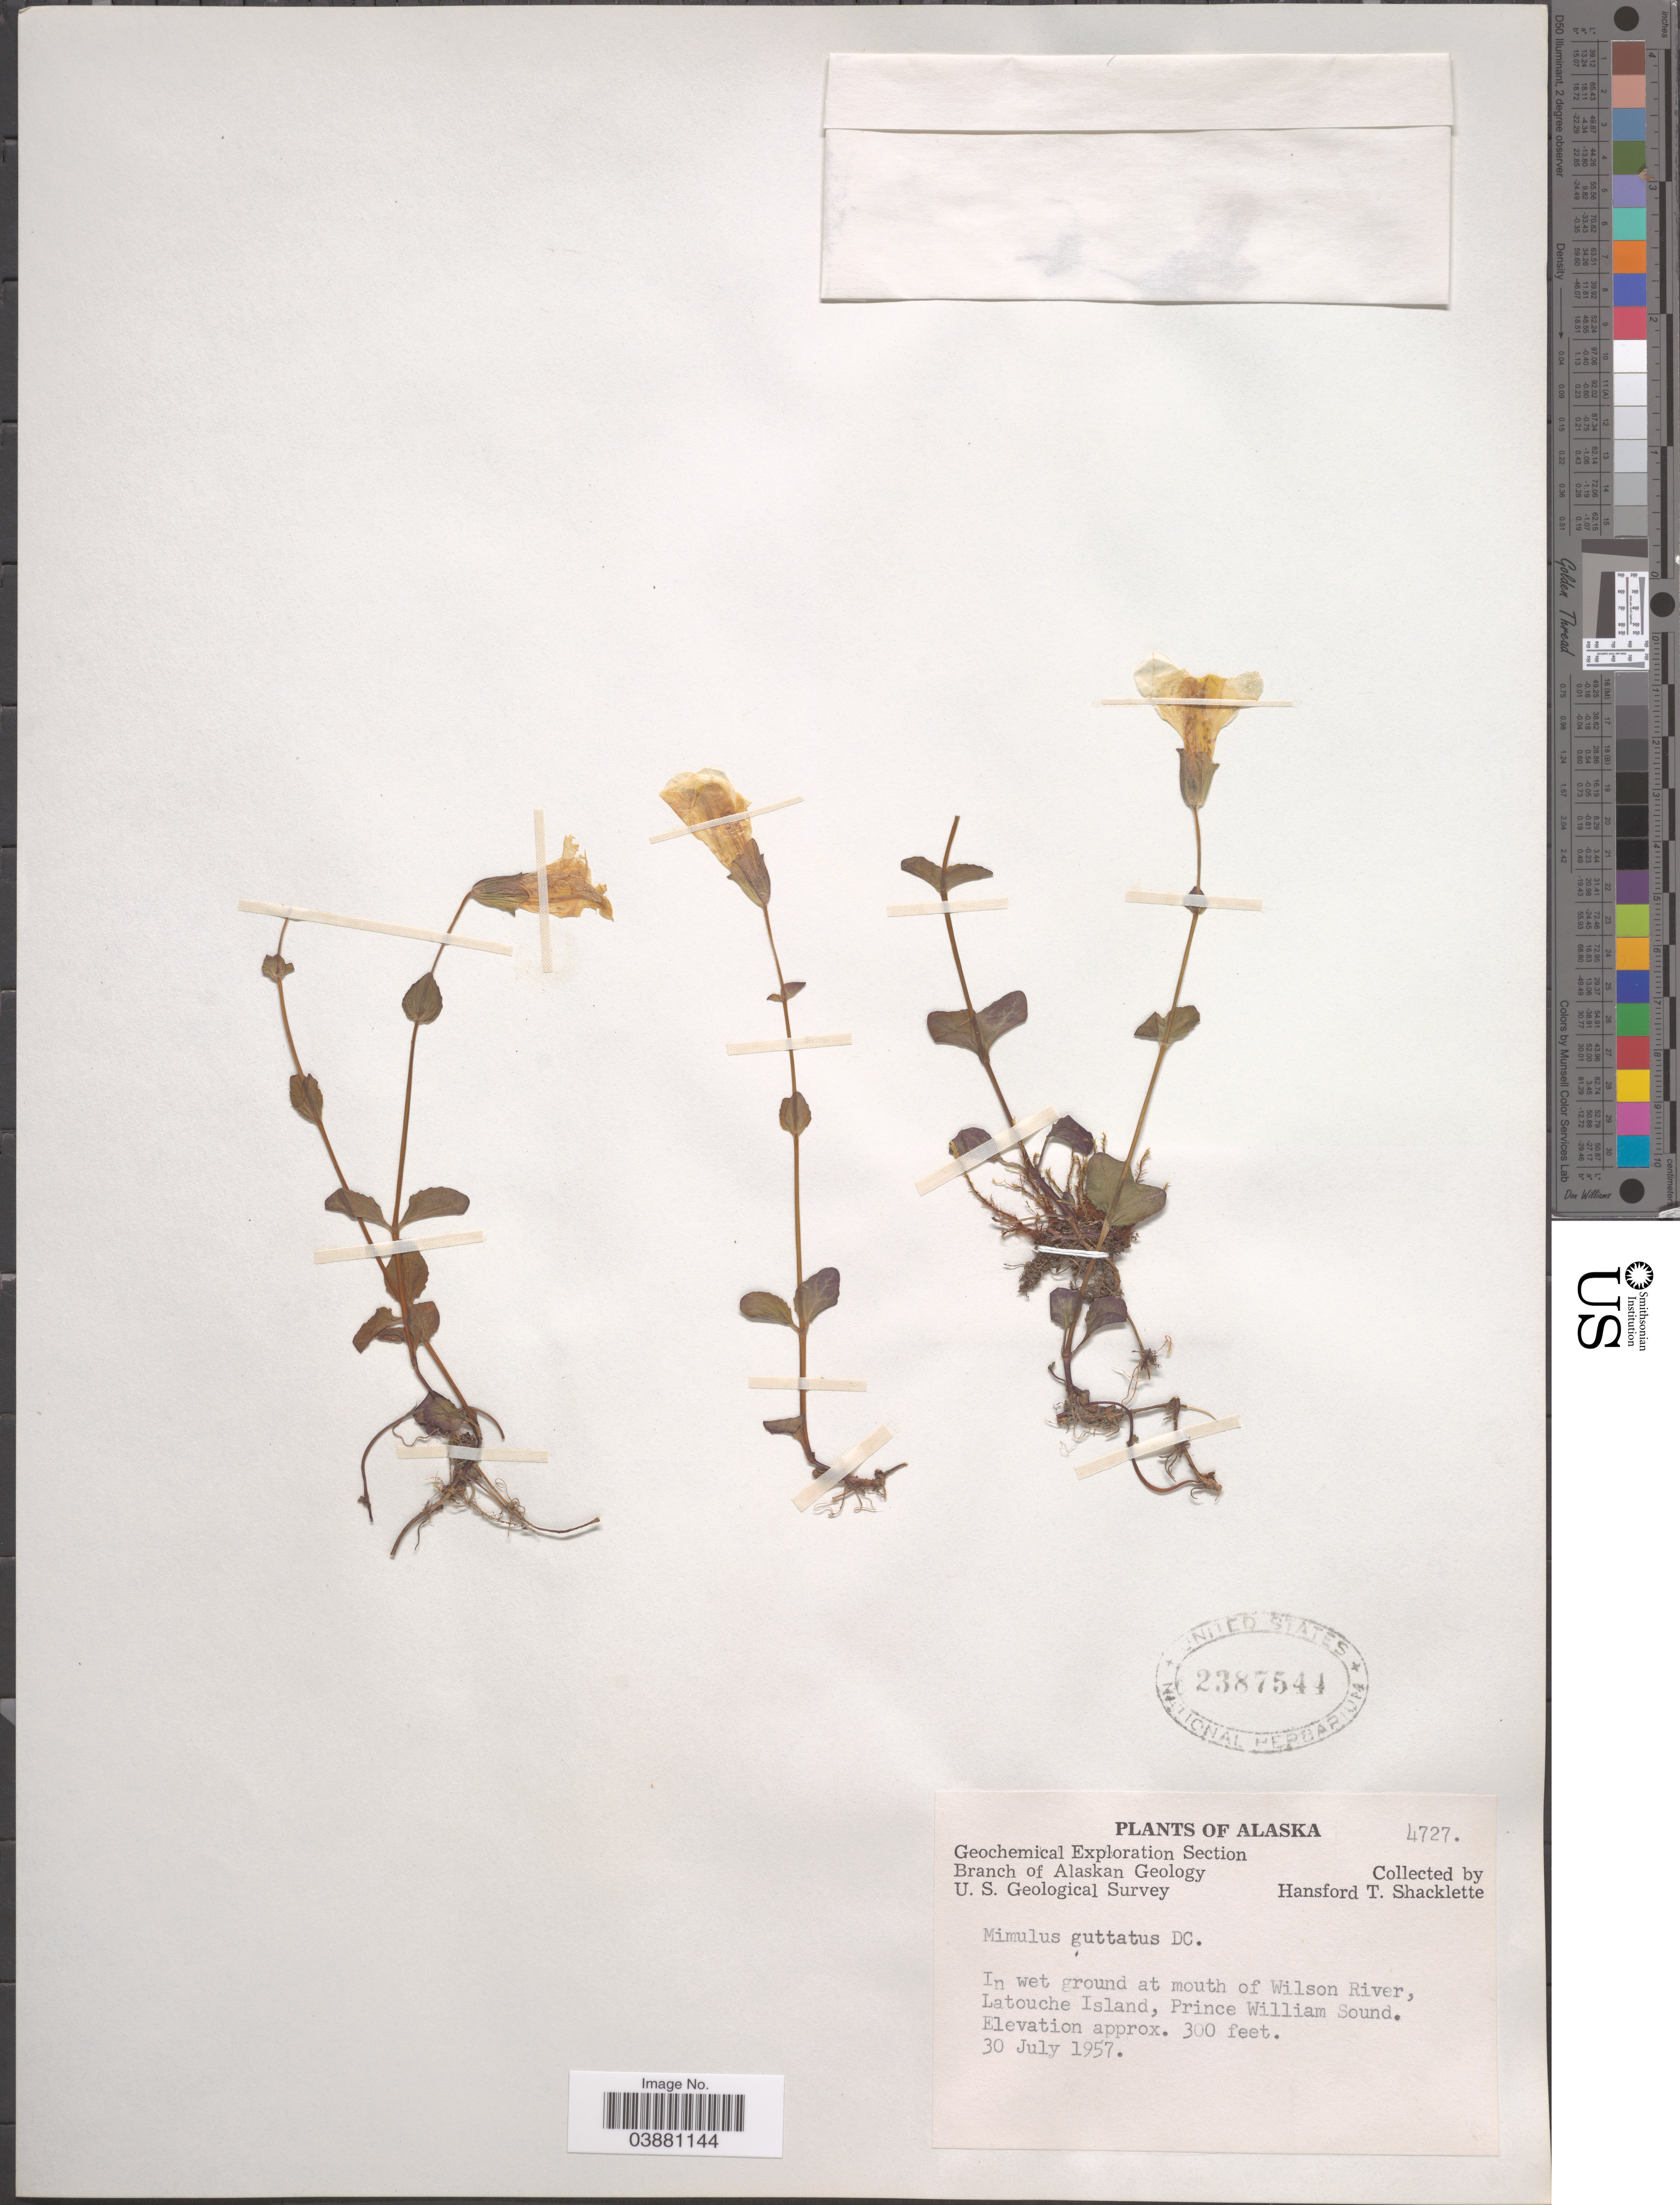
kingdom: Plantae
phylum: Tracheophyta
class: Magnoliopsida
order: Lamiales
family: Phrymaceae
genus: Mimulus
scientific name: Mimulus guttatus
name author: DC.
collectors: H. Shacklette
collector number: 4727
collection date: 1957-07-30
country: United States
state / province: Alaska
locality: At mouth of Wilson River, Latouche Island, Prince William Sound.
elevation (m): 91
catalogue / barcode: US 2387544